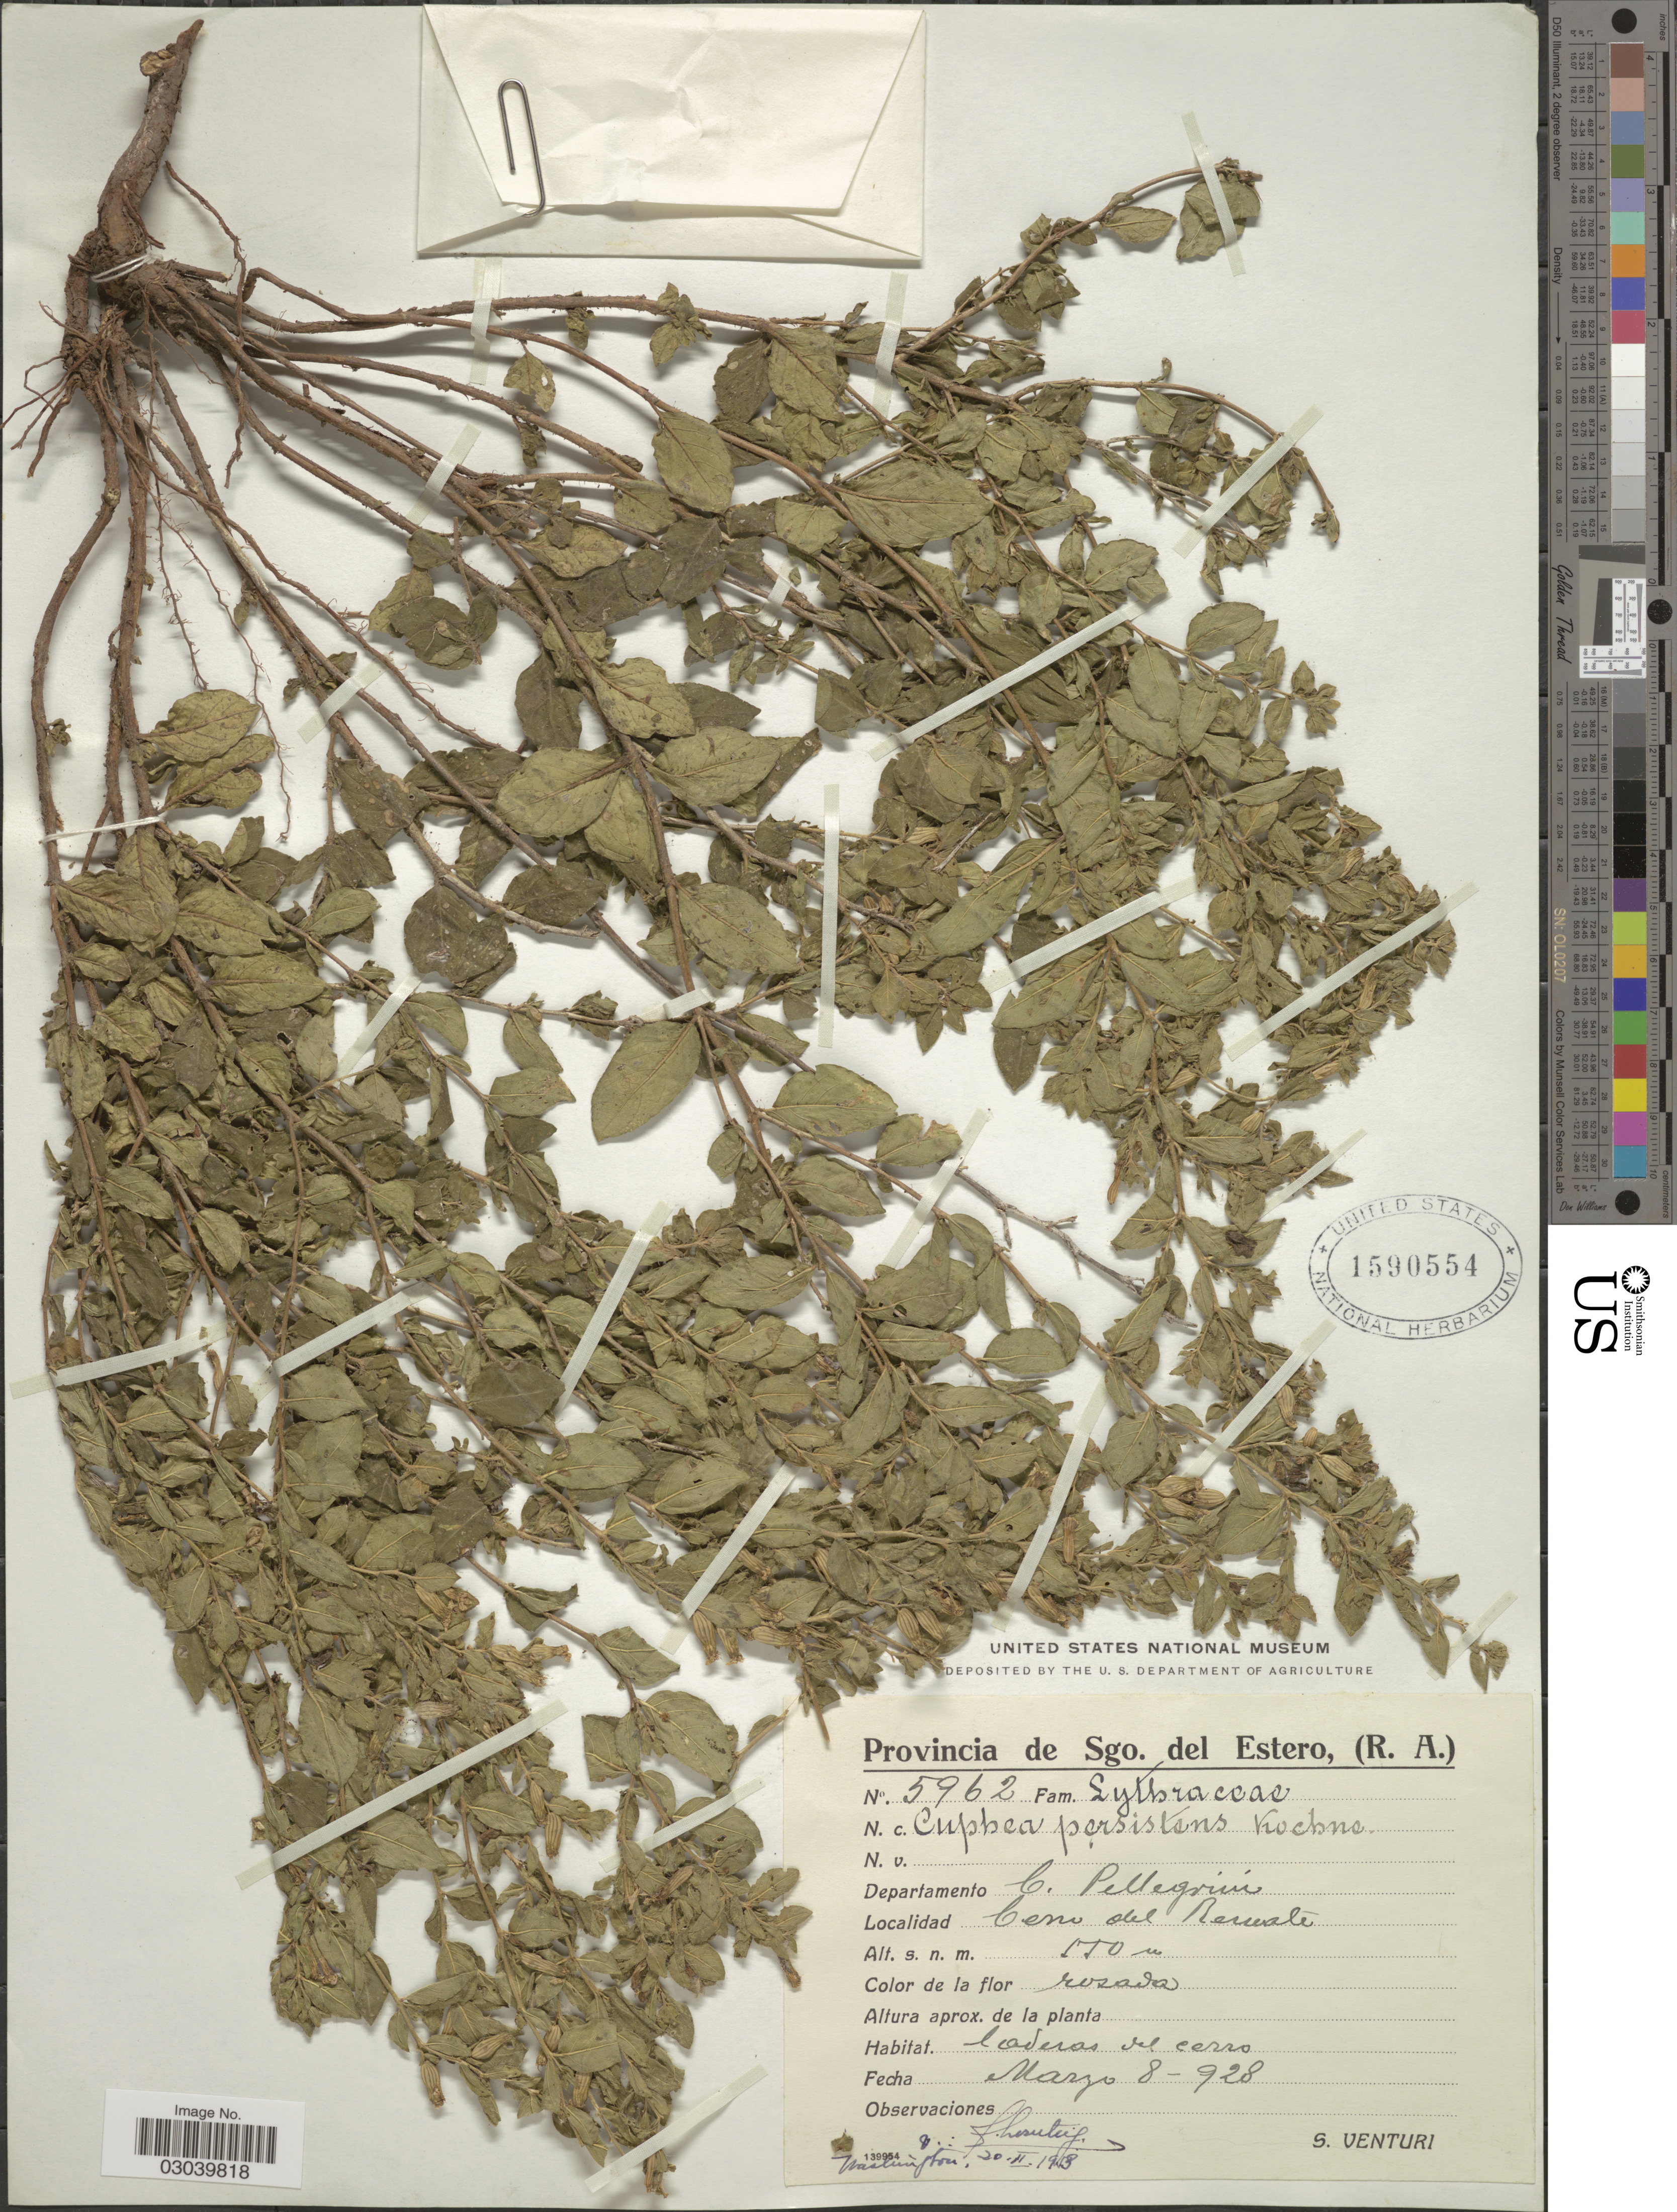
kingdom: Plantae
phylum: Tracheophyta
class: Magnoliopsida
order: Myrtales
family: Lythraceae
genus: Cuphea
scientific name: Cuphea persistens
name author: Koehne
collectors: S. Venturi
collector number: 5962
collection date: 1928-03-08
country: Argentina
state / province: Santiago del Estero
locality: (R. A.), Departamento C. Pellegrini. Cerro del Remate.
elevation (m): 550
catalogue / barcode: US 1590554